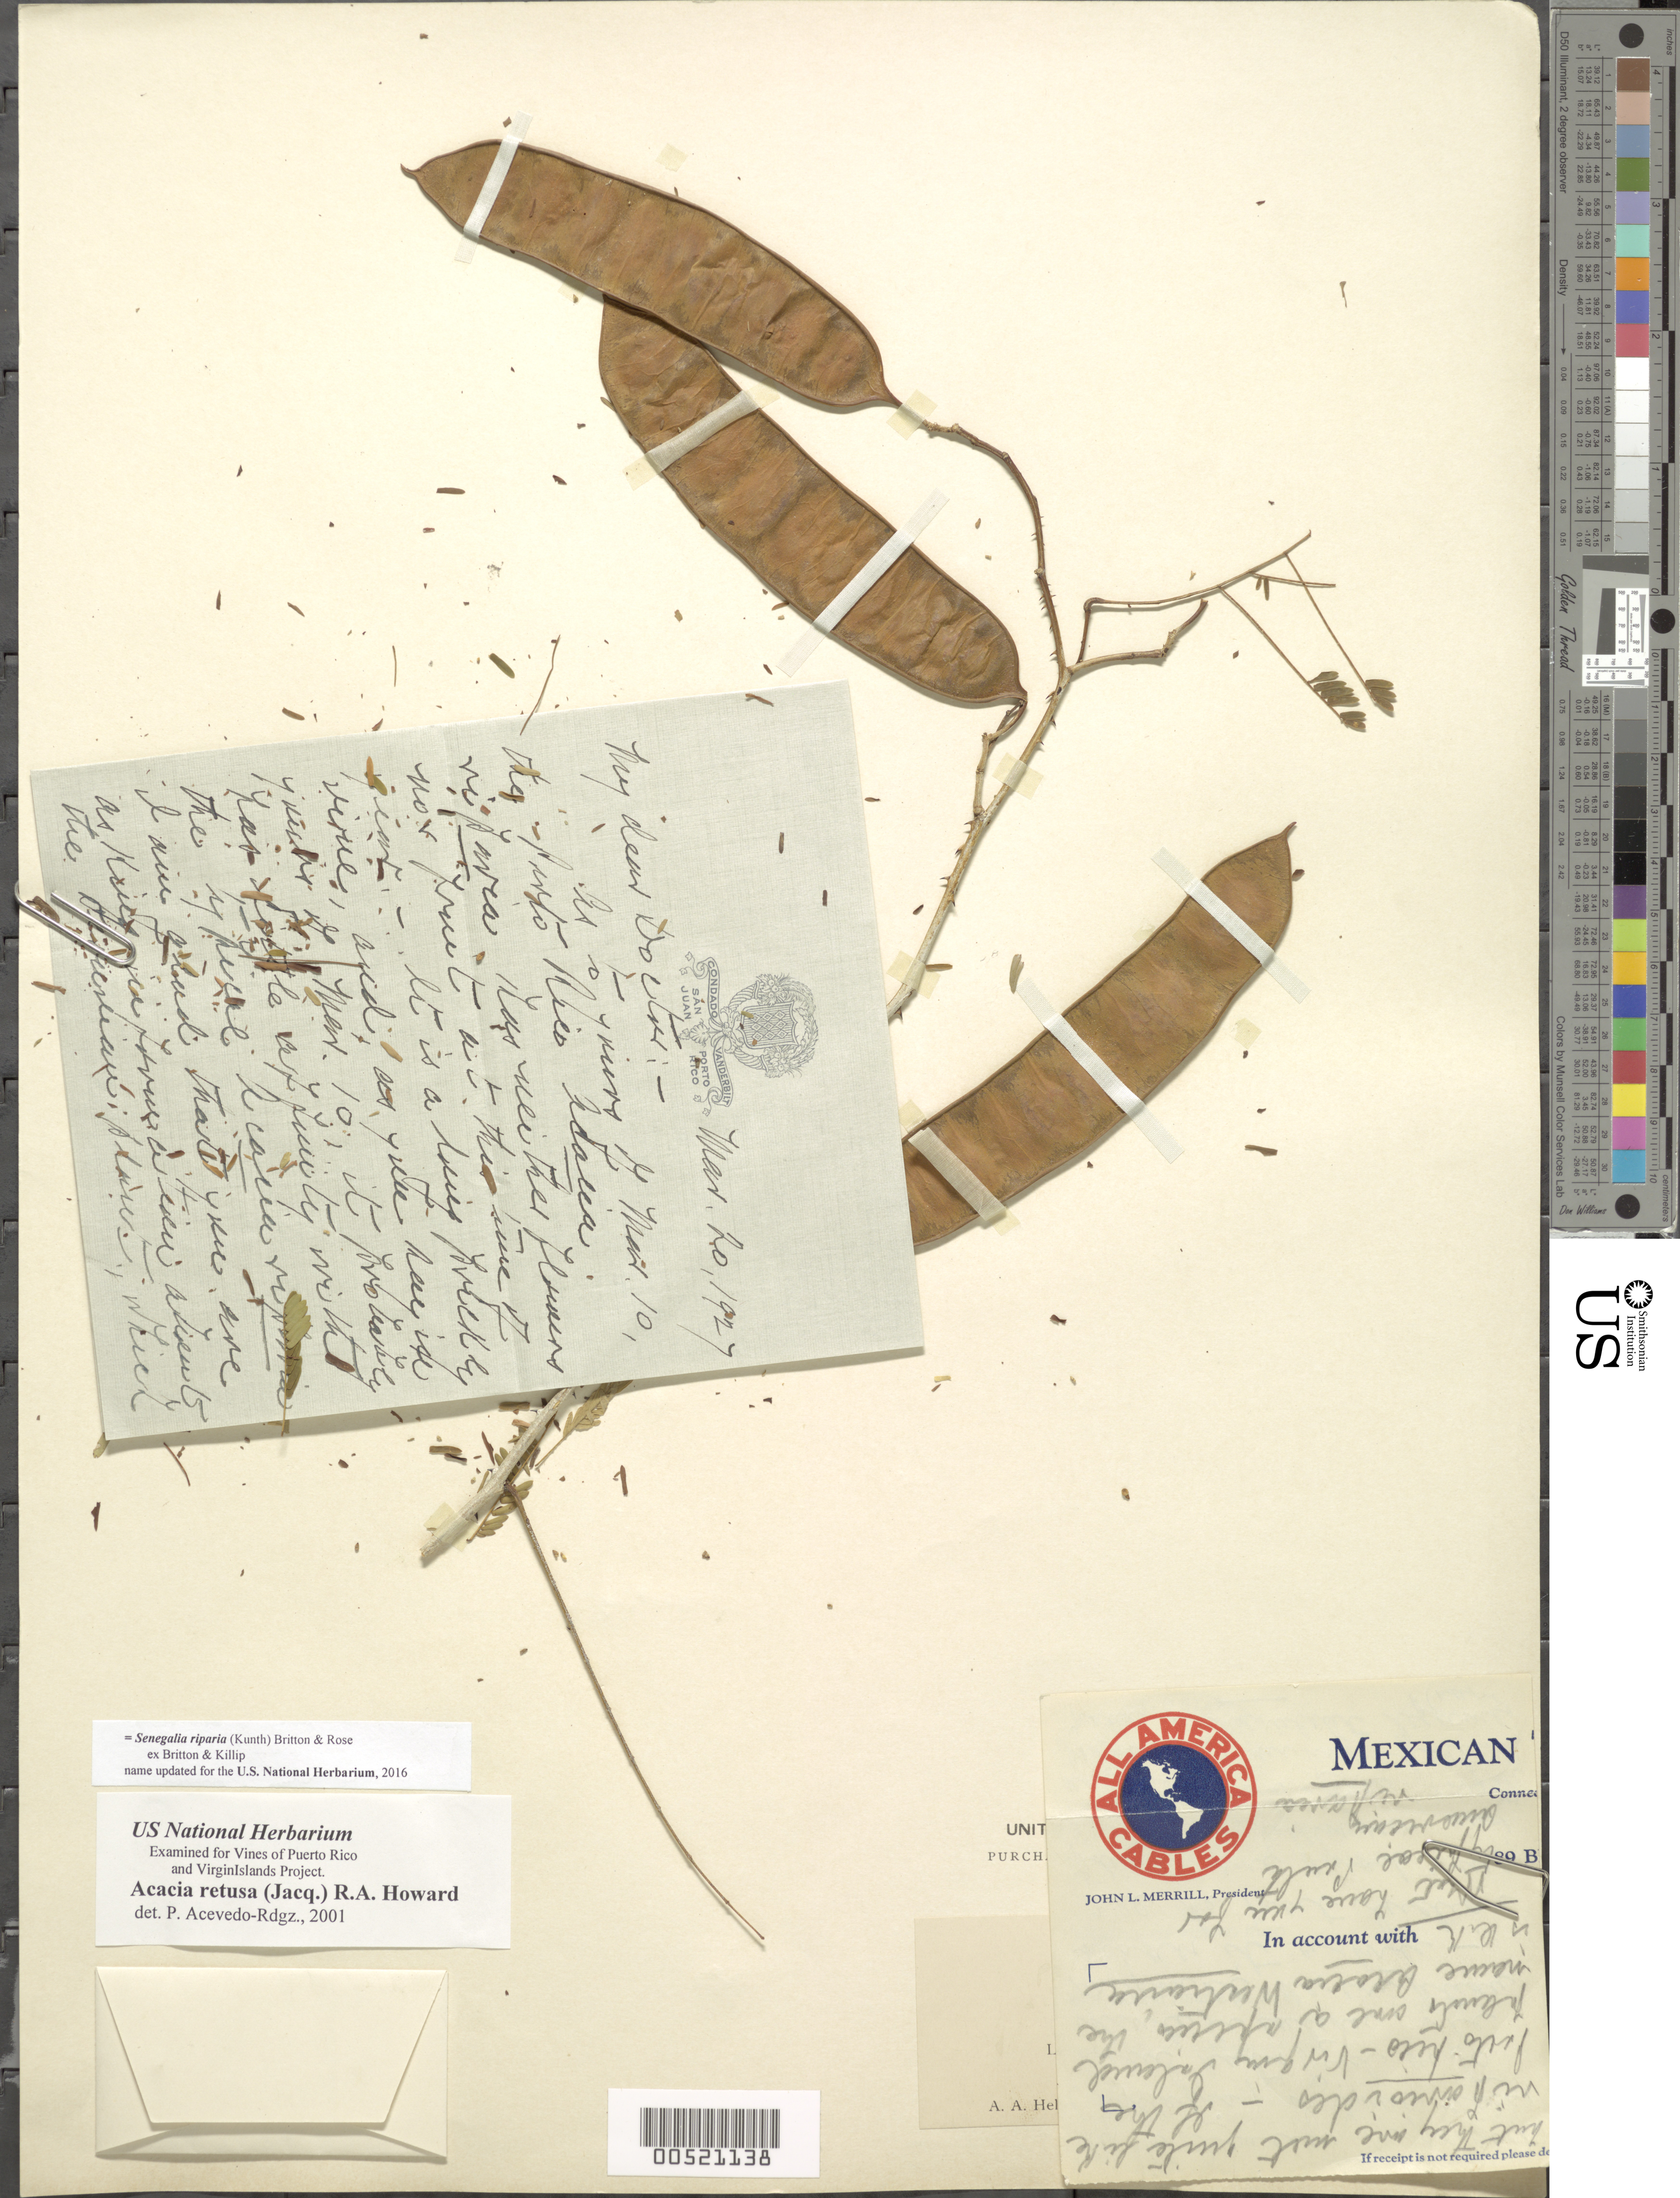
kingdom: Plantae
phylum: Tracheophyta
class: Magnoliopsida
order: Fabales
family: Fabaceae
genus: Senegalia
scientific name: Senegalia riparia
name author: (Kunth) Britton & Rose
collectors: -- Heller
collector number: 6191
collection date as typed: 03 Dec 1902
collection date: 1902-12-03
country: Puerto Rico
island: Greater Antilles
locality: Ponce, 2 mi. E of, on limestone hills.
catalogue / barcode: US 426427